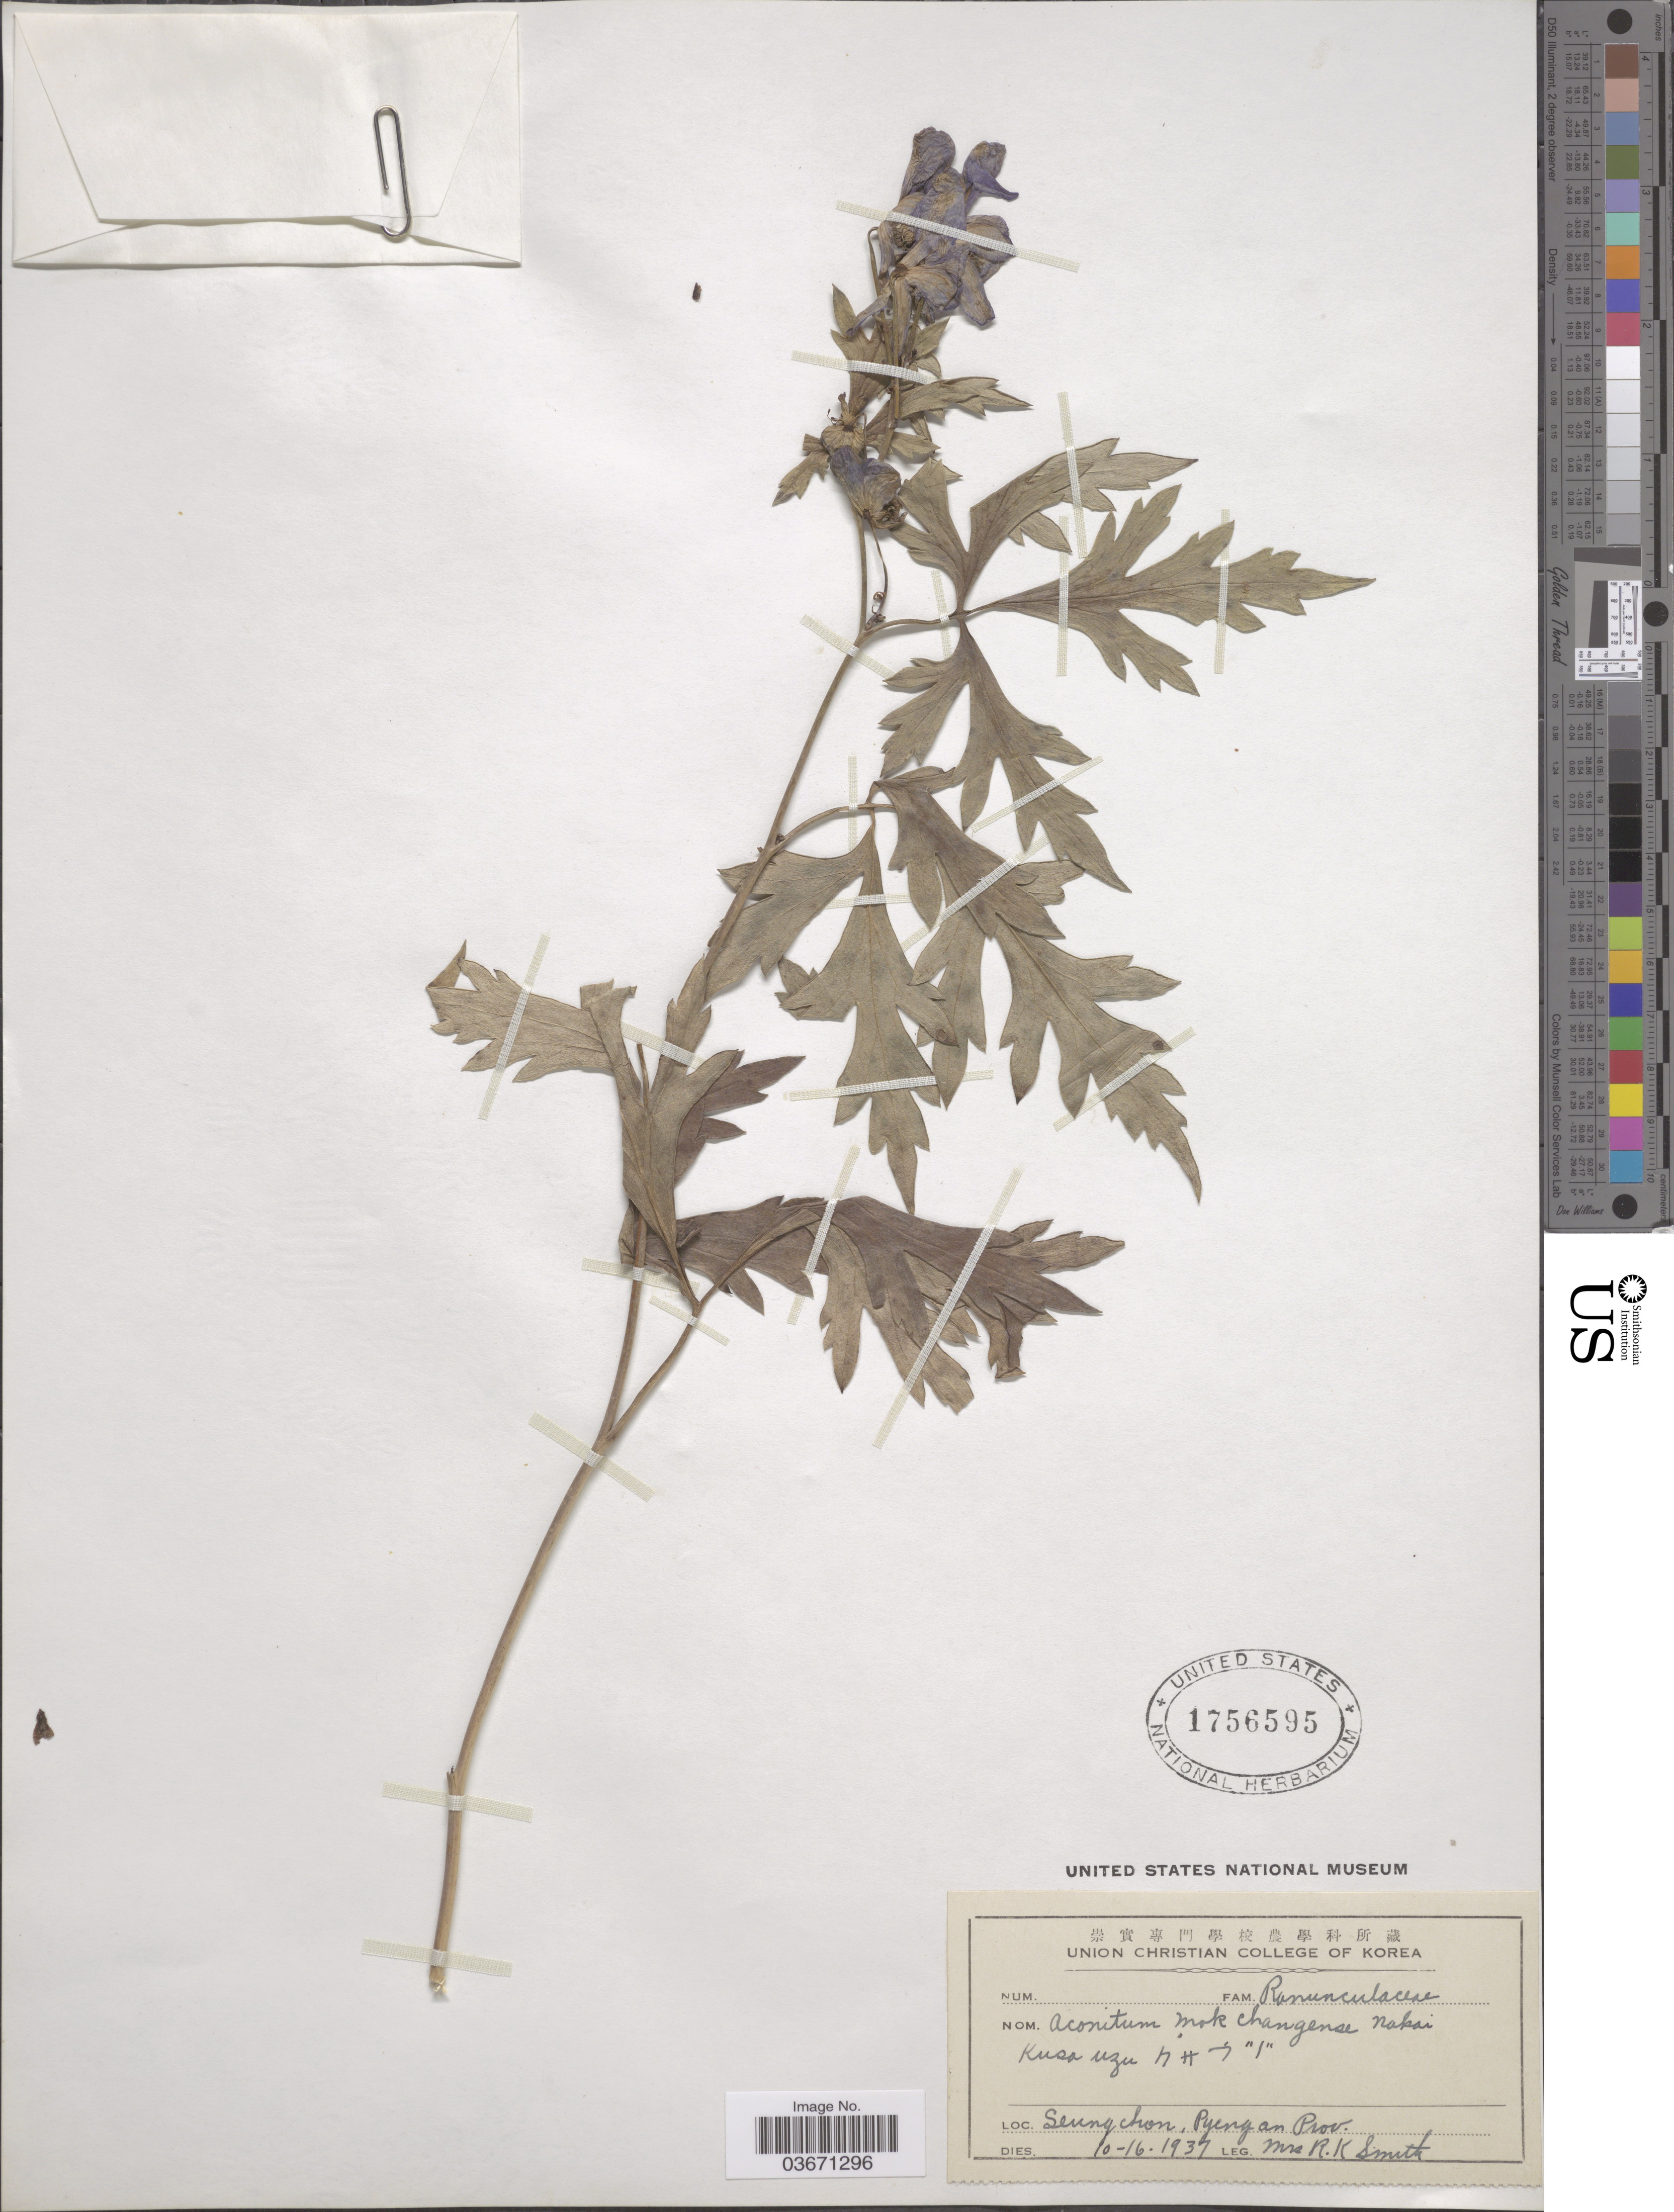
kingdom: Plantae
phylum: Tracheophyta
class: Magnoliopsida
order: Ranunculales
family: Ranunculaceae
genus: Aconitum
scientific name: Aconitum mokchangense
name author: Nakai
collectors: Mrs. R. K. Smith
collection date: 1937-10-16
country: North Korea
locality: Seung chon, Pyengan Prov.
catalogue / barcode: US 1756595